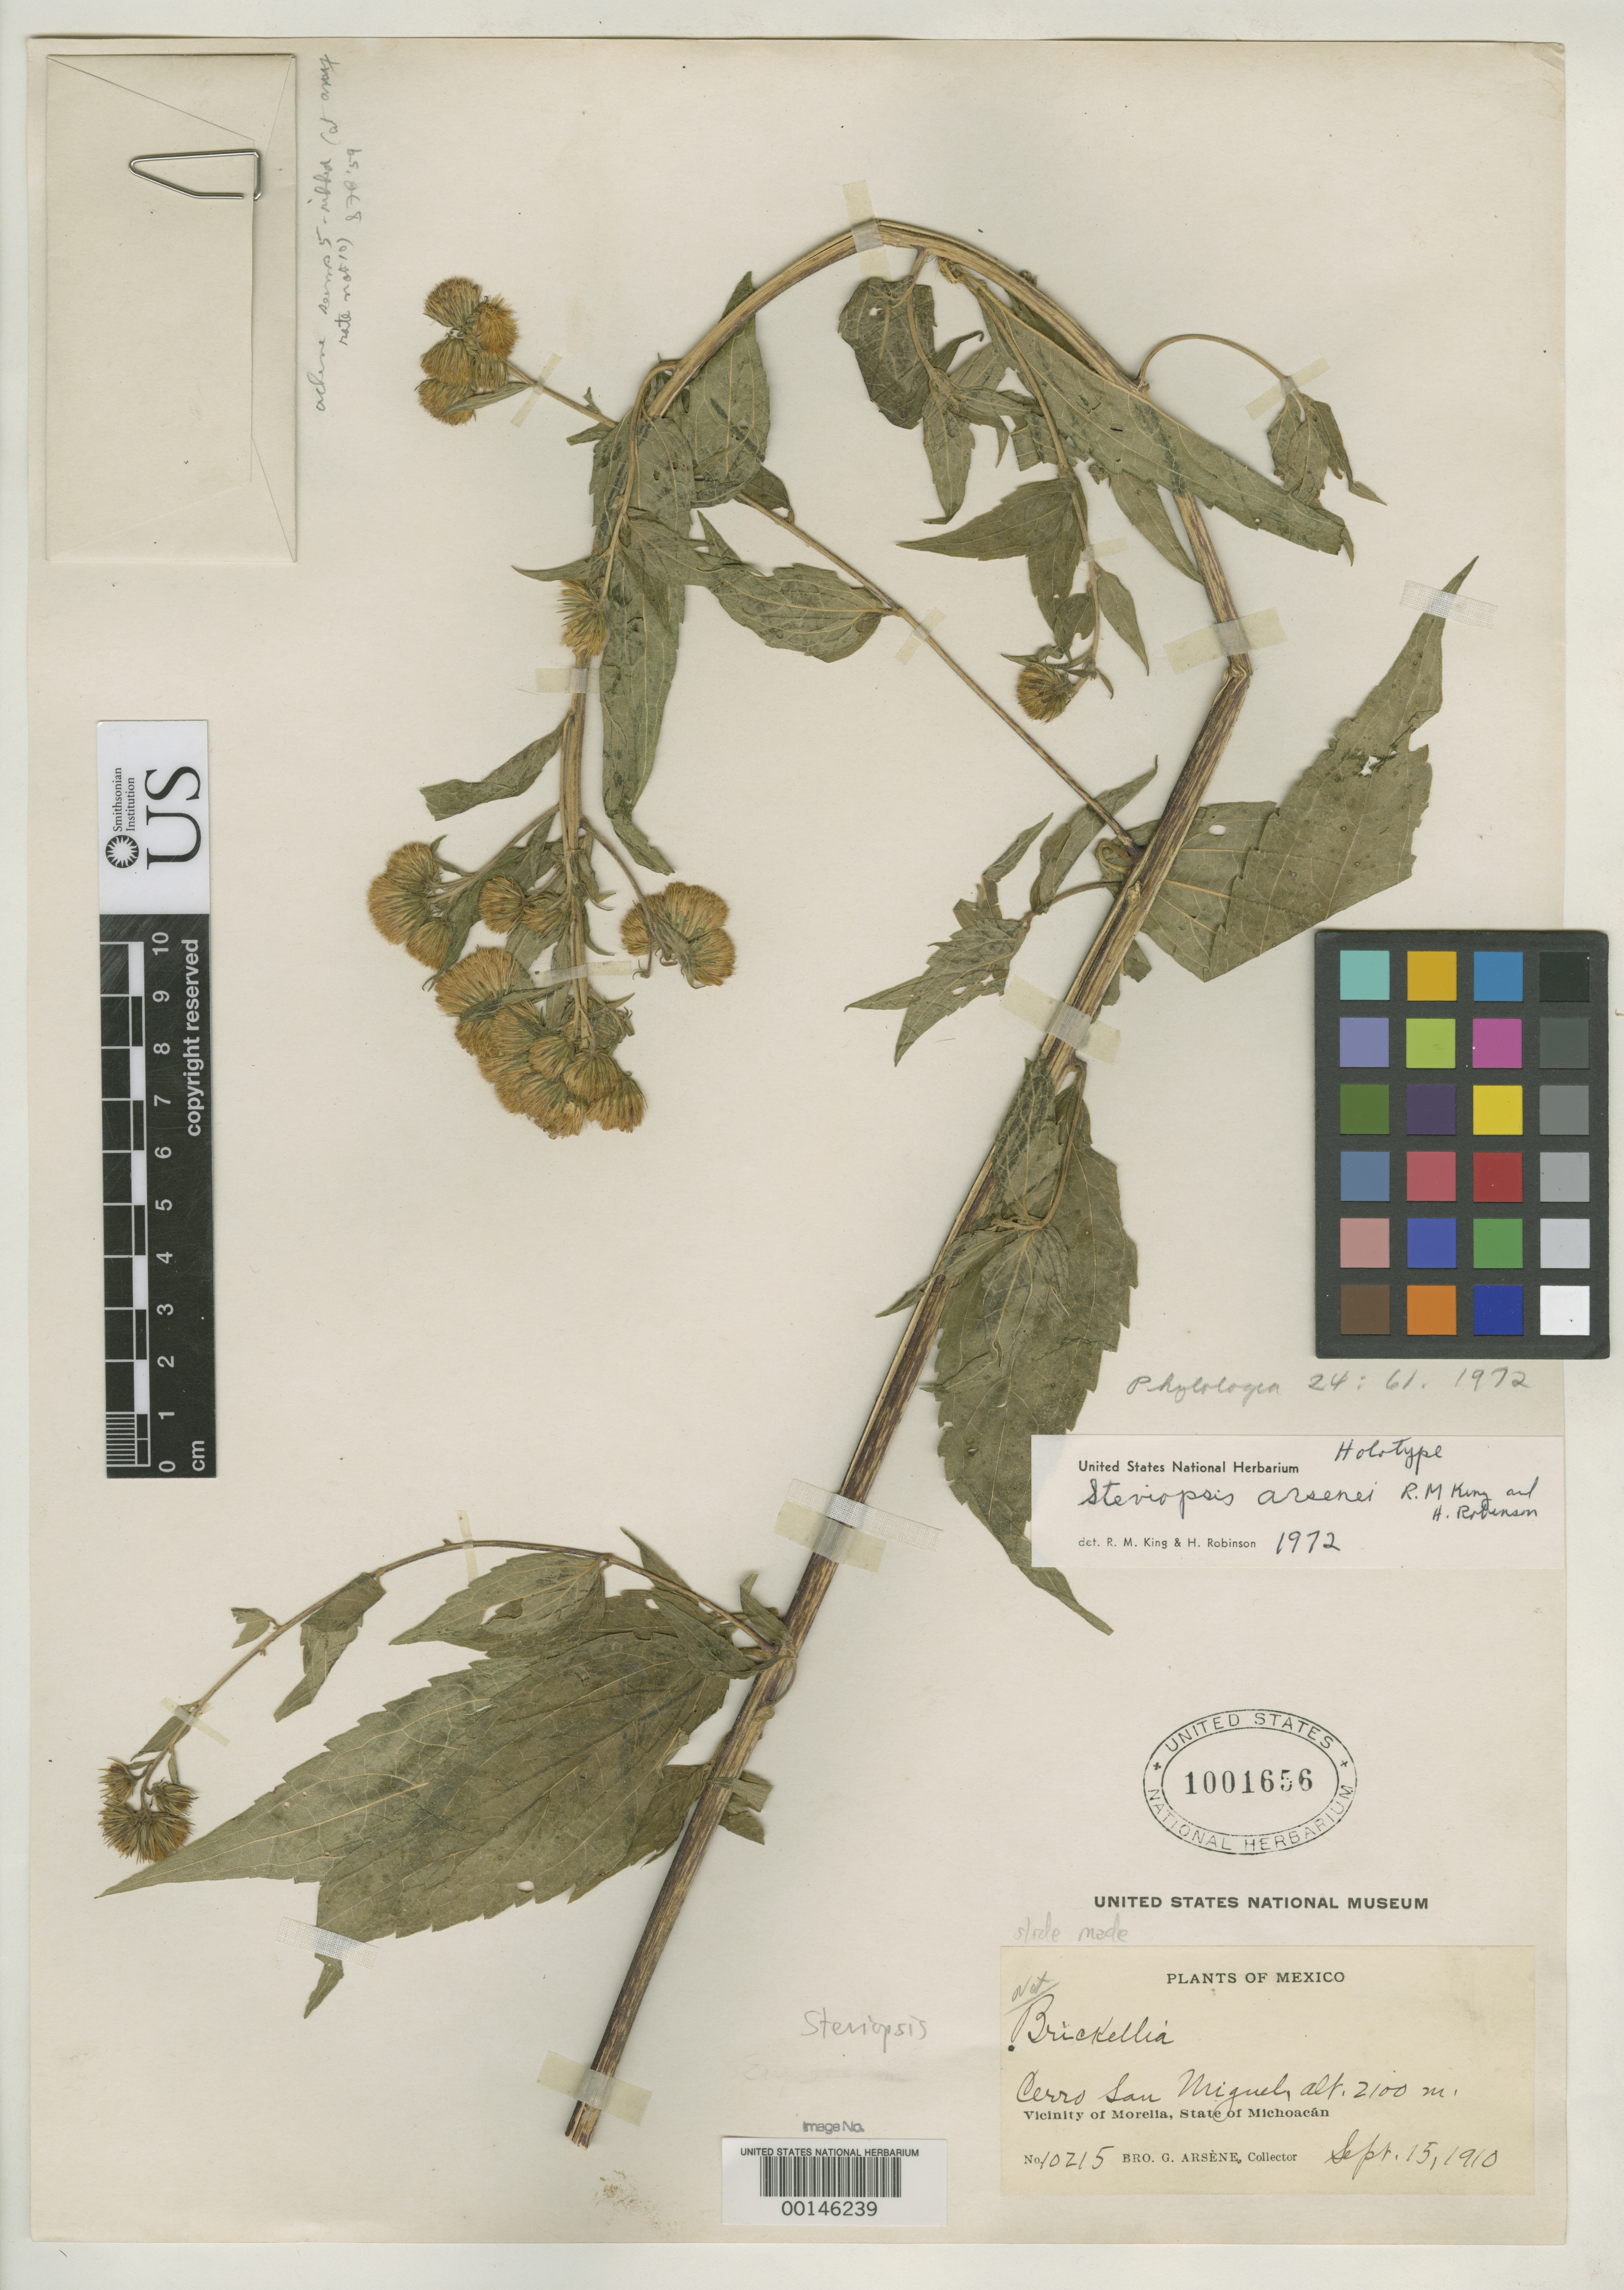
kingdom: Plantae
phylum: Tracheophyta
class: Magnoliopsida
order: Asterales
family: Asteraceae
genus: Steviopsis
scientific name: Steviopsis arsenei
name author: R.M. King & H. Rob.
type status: Holotype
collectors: Bro. G. Arsène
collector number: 10215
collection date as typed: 15 Sep 1910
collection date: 1910-09-15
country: Mexico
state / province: Michoacán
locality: Cerro San Miguel, Morelia.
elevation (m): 2100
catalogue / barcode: US 1001656